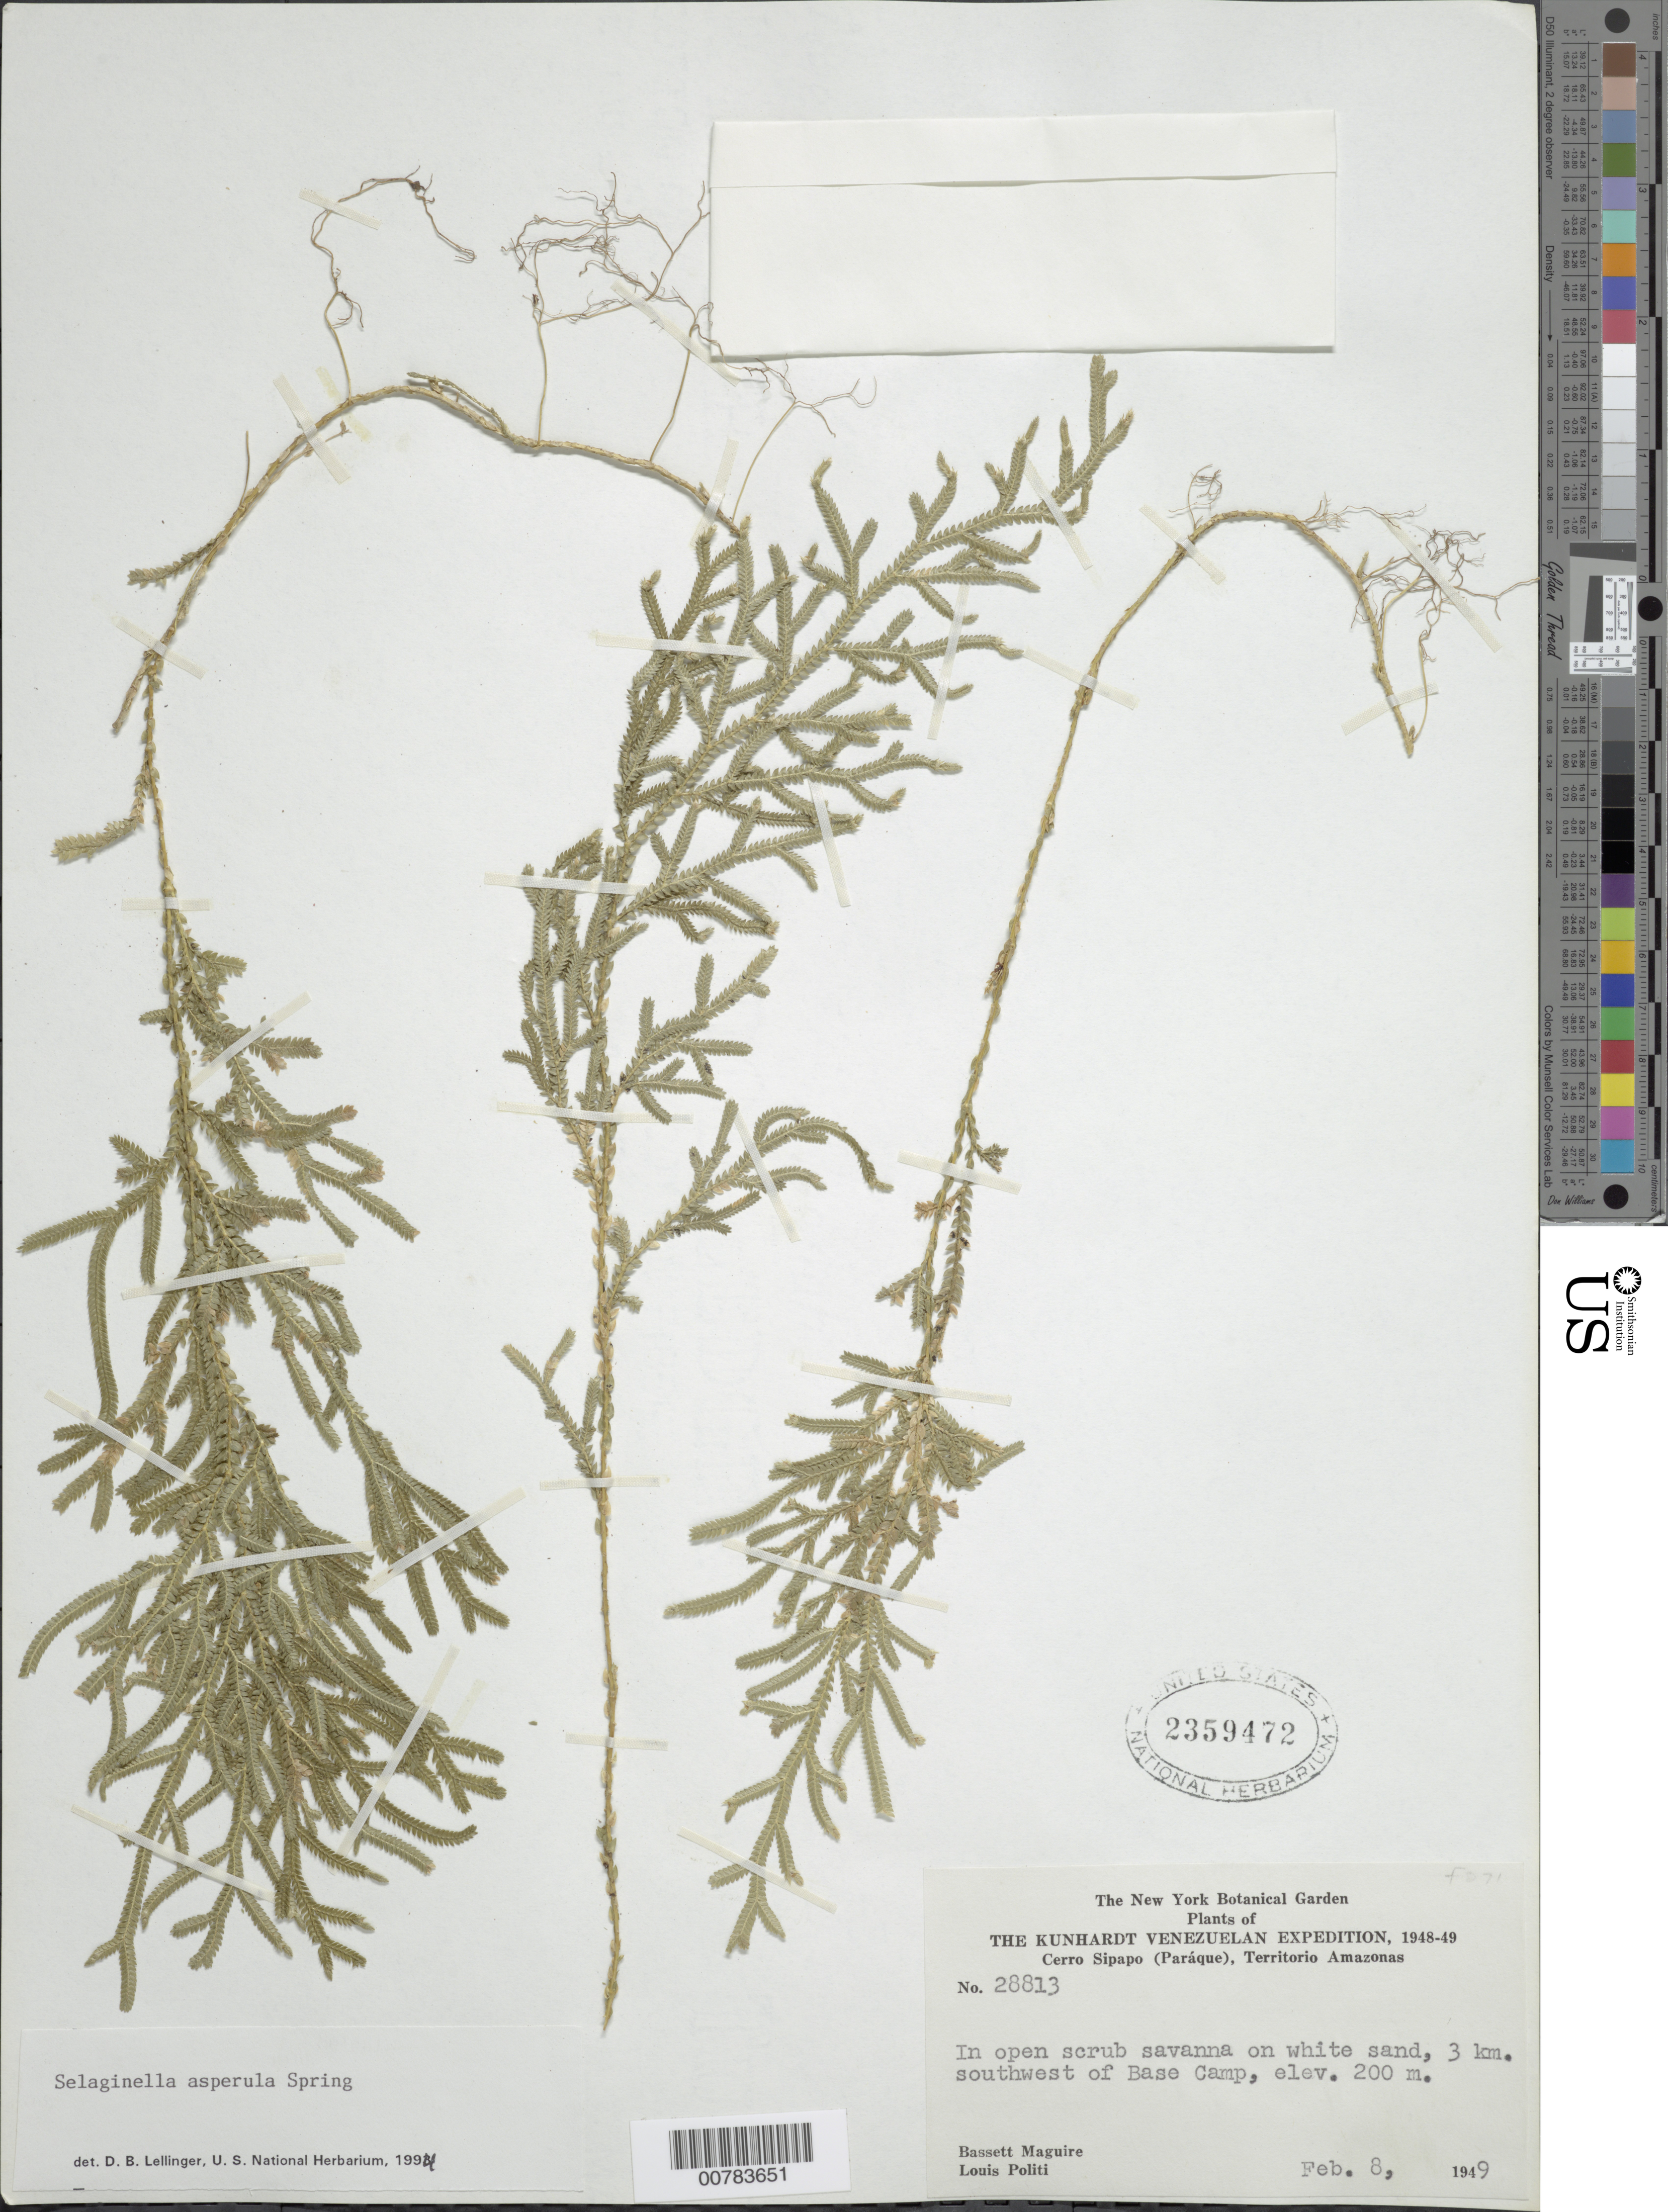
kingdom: Plantae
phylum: Tracheophyta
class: Lycopodiopsida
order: Selaginellales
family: Selaginellaceae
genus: Selaginella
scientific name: Selaginella asperula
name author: Spring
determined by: Lellinger, David B., (BOT), Smithsonian Institution - National Museum of Natural History (UNITED STATES)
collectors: B. Maguire & L. Politi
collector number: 28813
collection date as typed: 8-Feb-49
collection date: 1949-02-08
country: Venezuela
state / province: Amazonas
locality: Cerro Sipapo (Paráque), Base Camp, 3 km SW of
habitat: Open scrub savanna on white sand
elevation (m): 200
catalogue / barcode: US 2359472